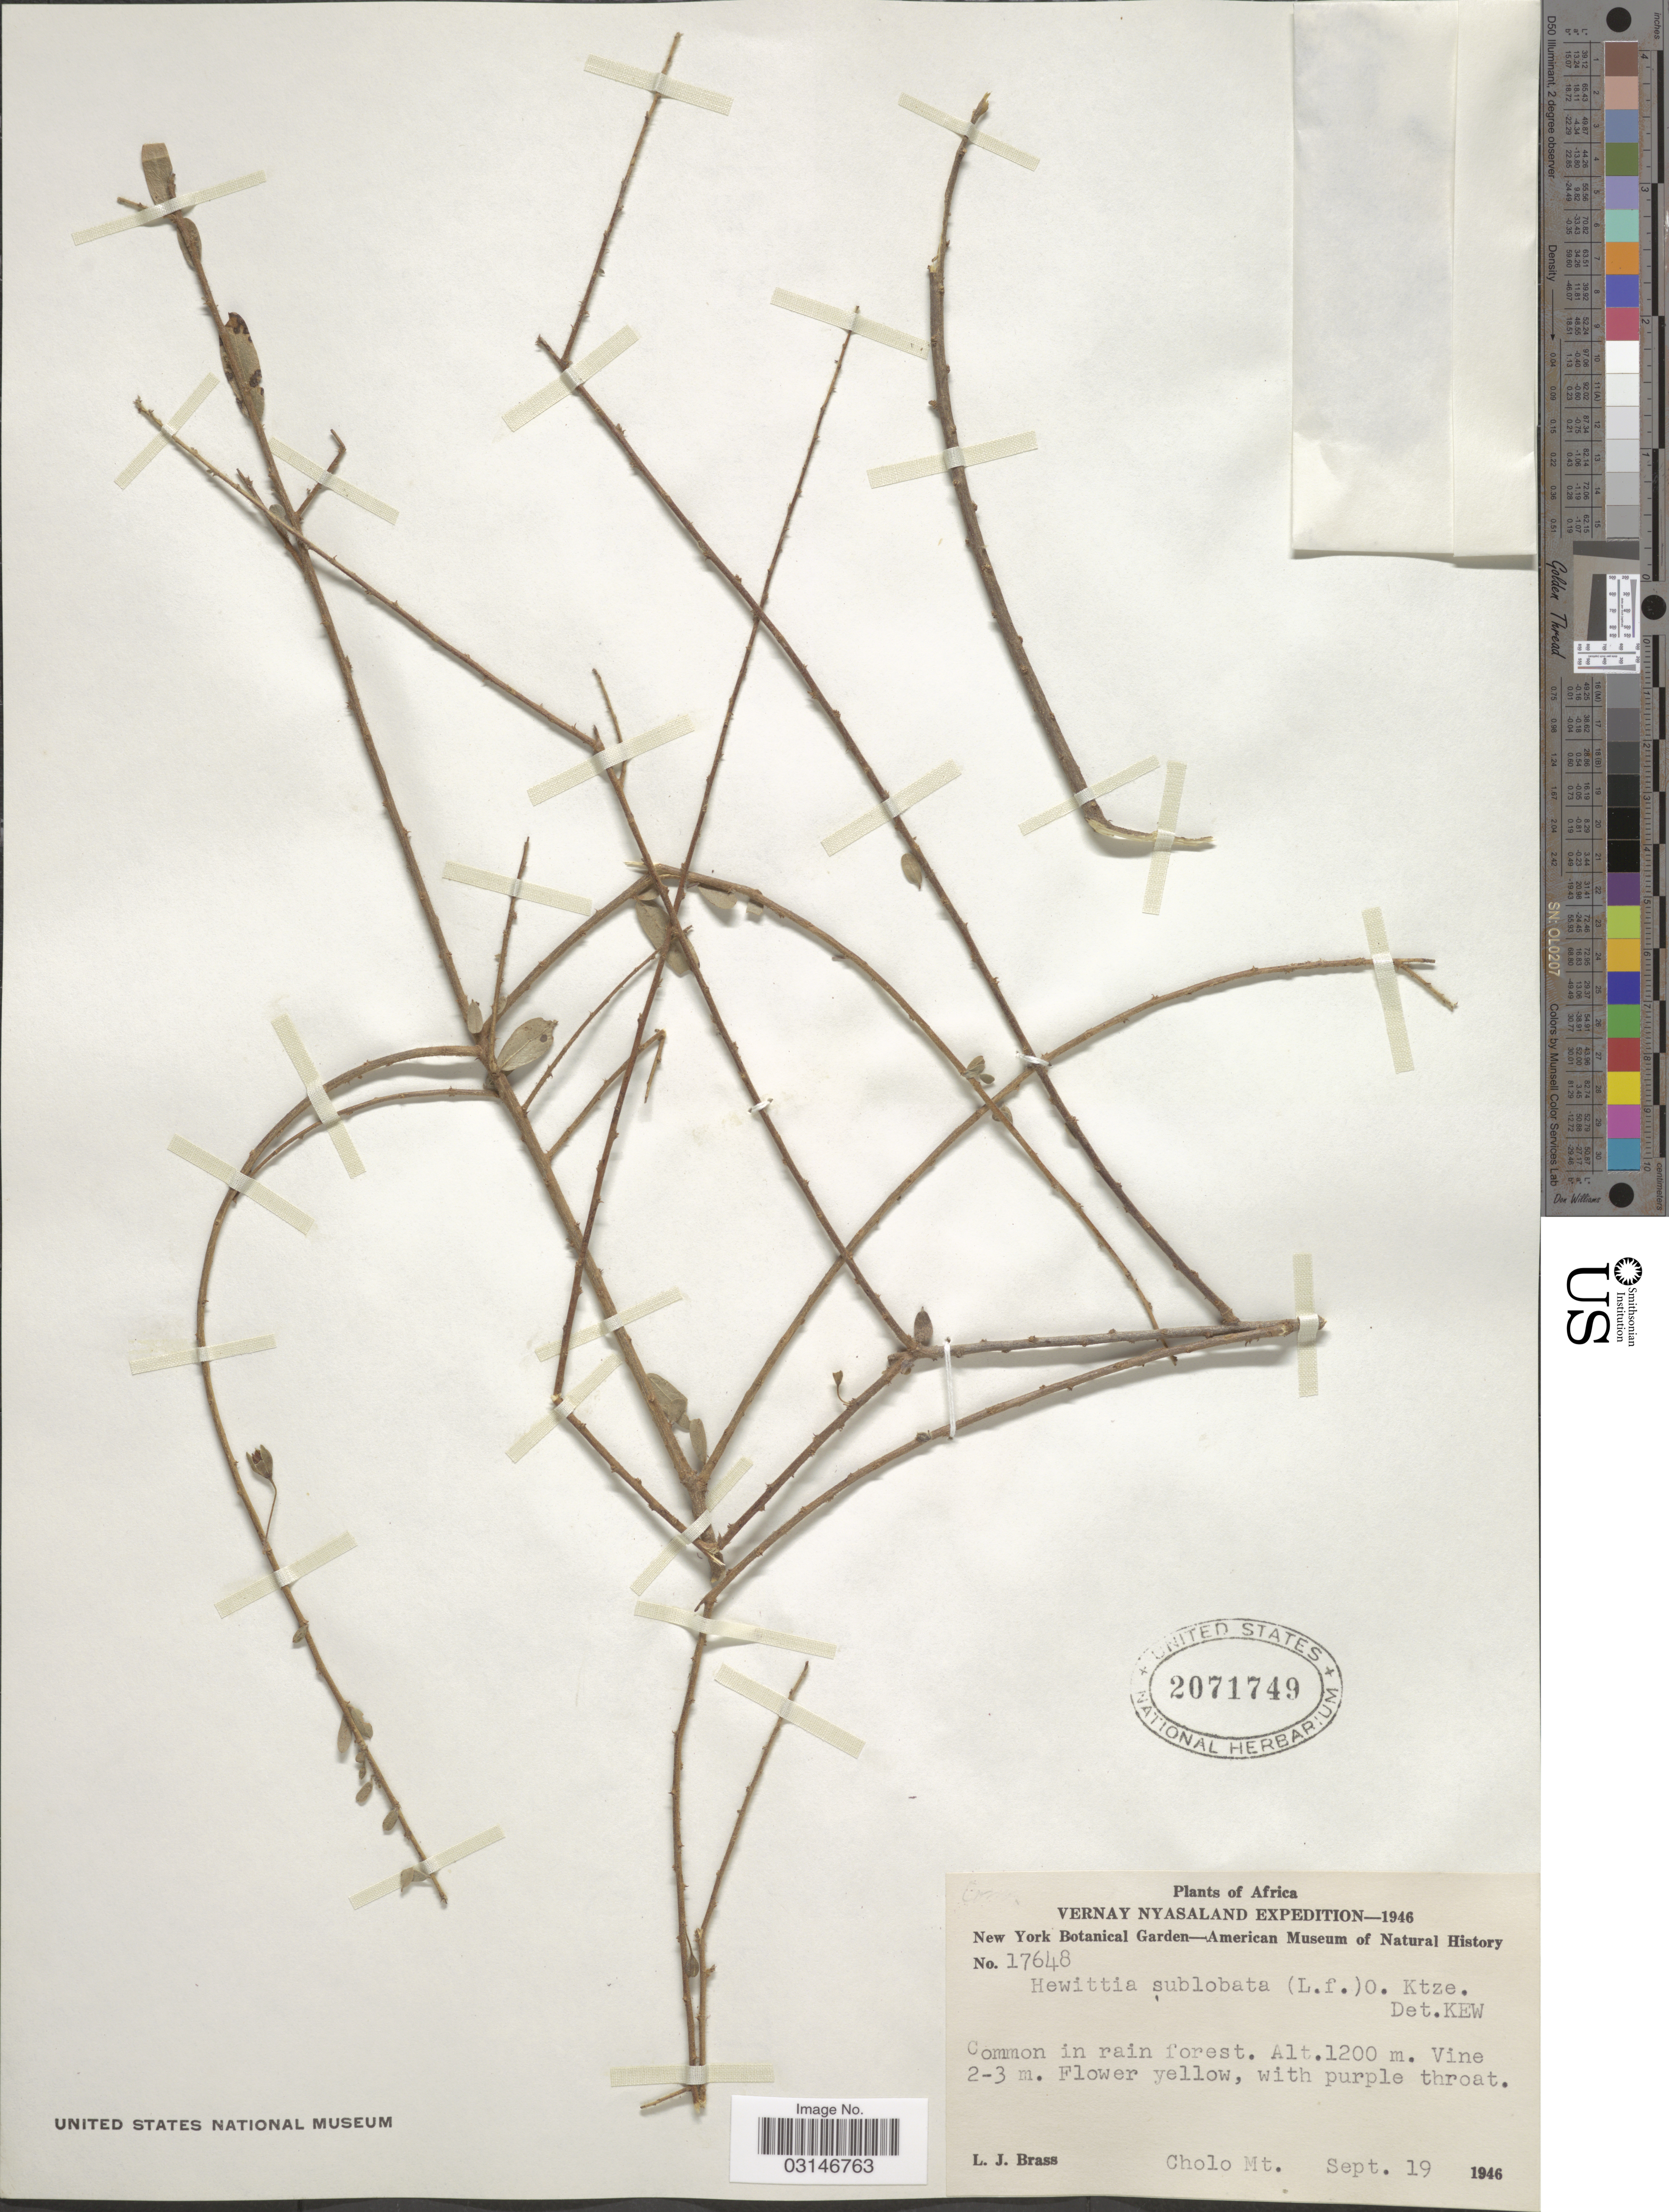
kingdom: Plantae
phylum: Tracheophyta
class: Magnoliopsida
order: Solanales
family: Convolvulaceae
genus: Hewittia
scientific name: Hewittia sublobata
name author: (L. f.) Kuntze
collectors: L. J. Brass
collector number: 17648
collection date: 1946-09-19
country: Malawi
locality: Vernay Nyasaland, Cholo Mt.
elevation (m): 1200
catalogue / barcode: US 2071749